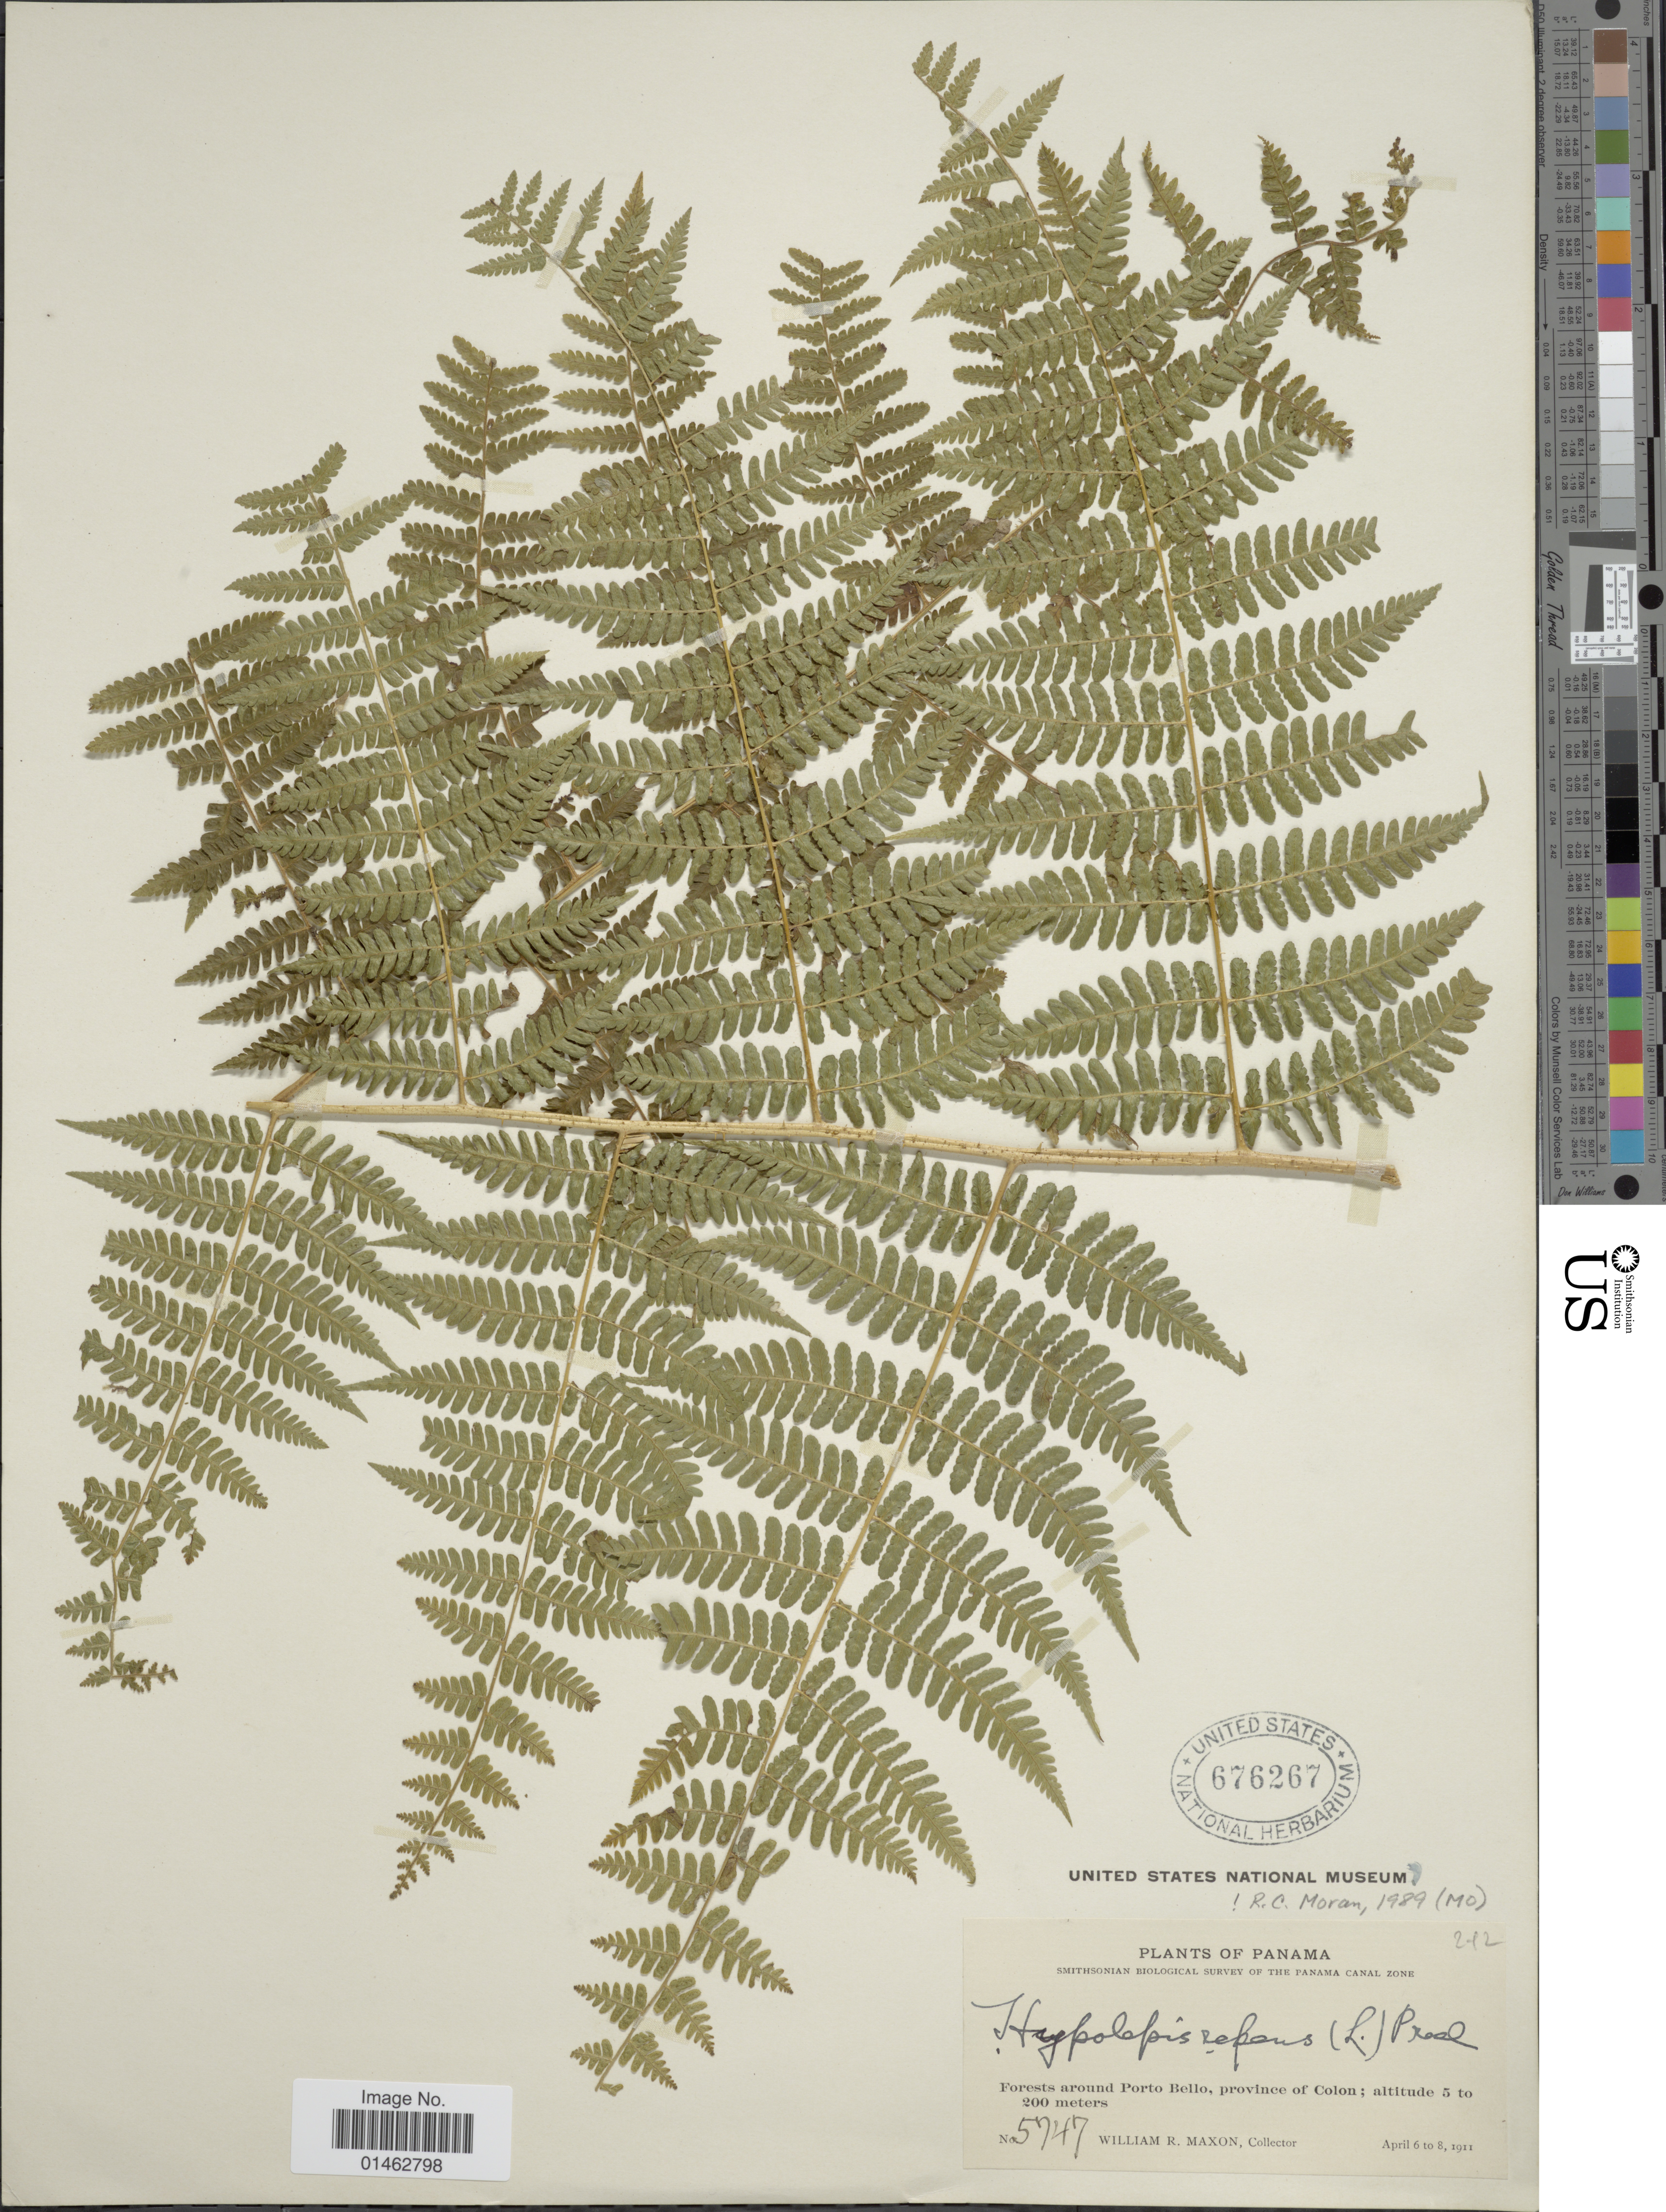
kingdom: Plantae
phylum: Tracheophyta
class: Polypodiopsida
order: Polypodiales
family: Dennstaedtiaceae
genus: Hypolepis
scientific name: Hypolepis repens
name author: (L.) C. Presl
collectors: W. R. Maxon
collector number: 5747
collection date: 1911-04-06/1911-04-08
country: Panama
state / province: Colón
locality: Forest around Porto Bello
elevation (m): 5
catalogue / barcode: US 676267